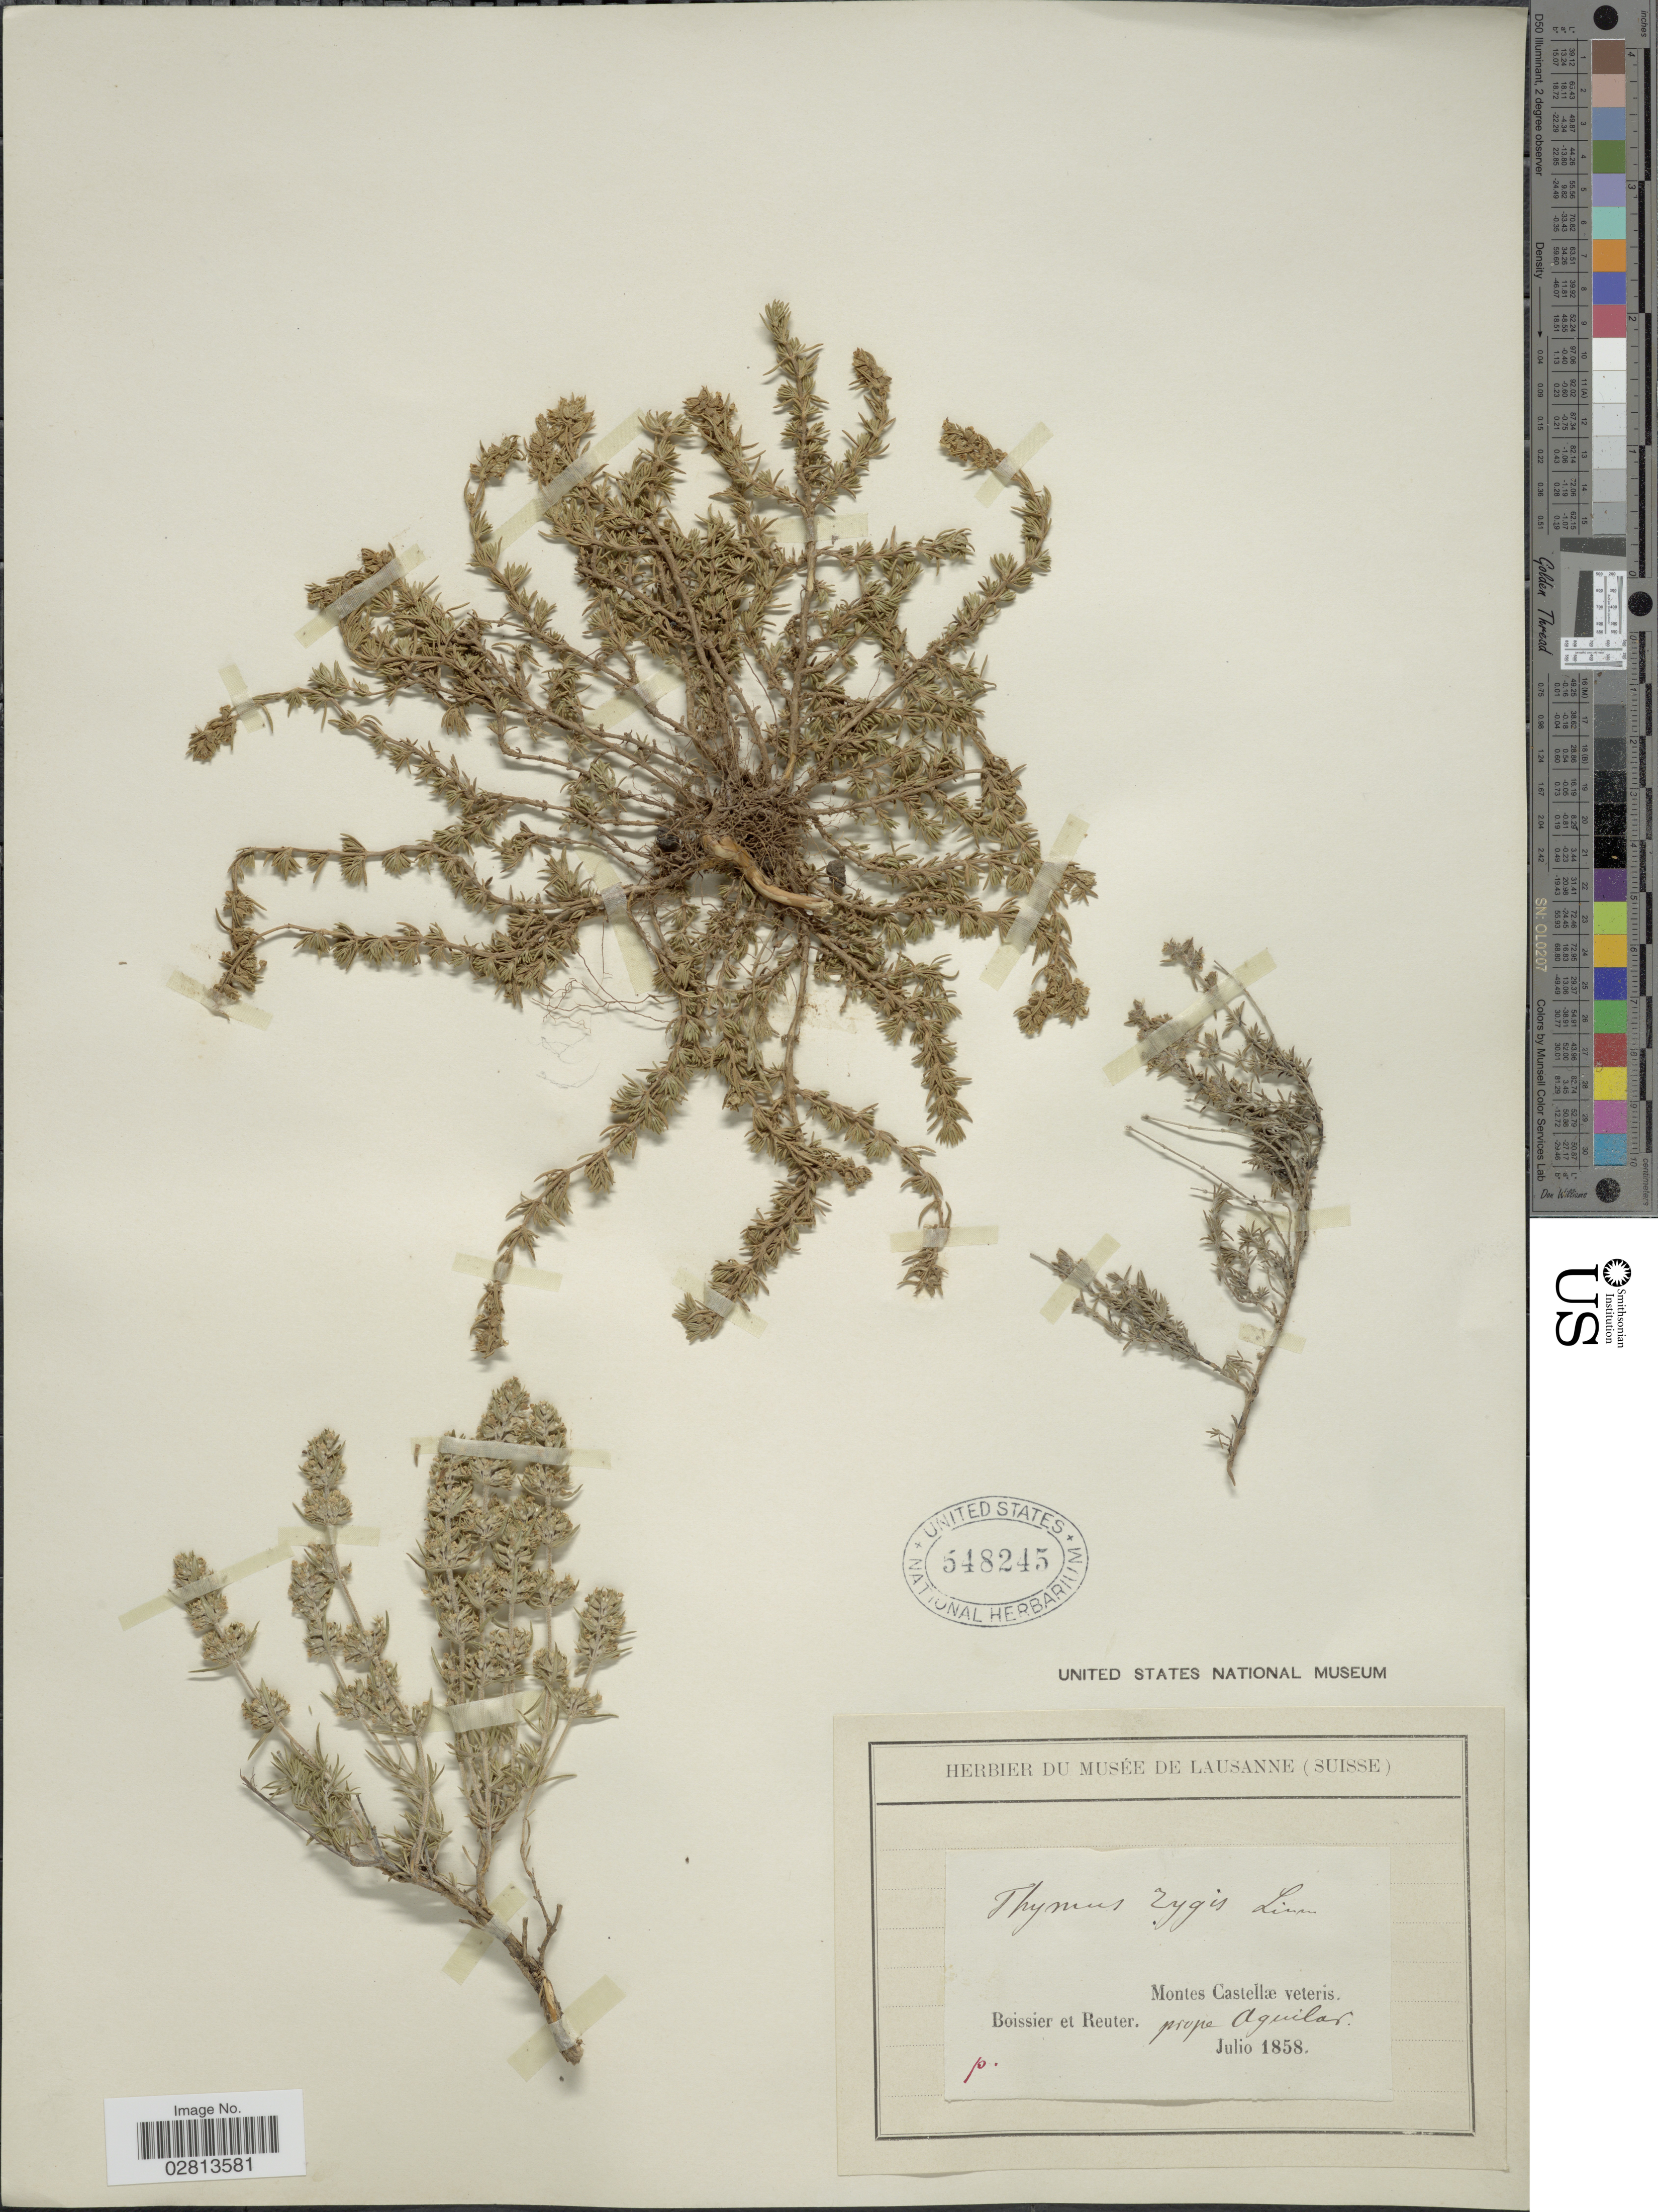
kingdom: Plantae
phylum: Tracheophyta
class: Magnoliopsida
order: Lamiales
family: Lamiaceae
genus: Thymus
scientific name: Thymus zygis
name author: L.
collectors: -- Boissier & -. Reuter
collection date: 1858-07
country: Switzerland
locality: Montes Castellæ veteris, prope Aguilar.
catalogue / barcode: US 548245